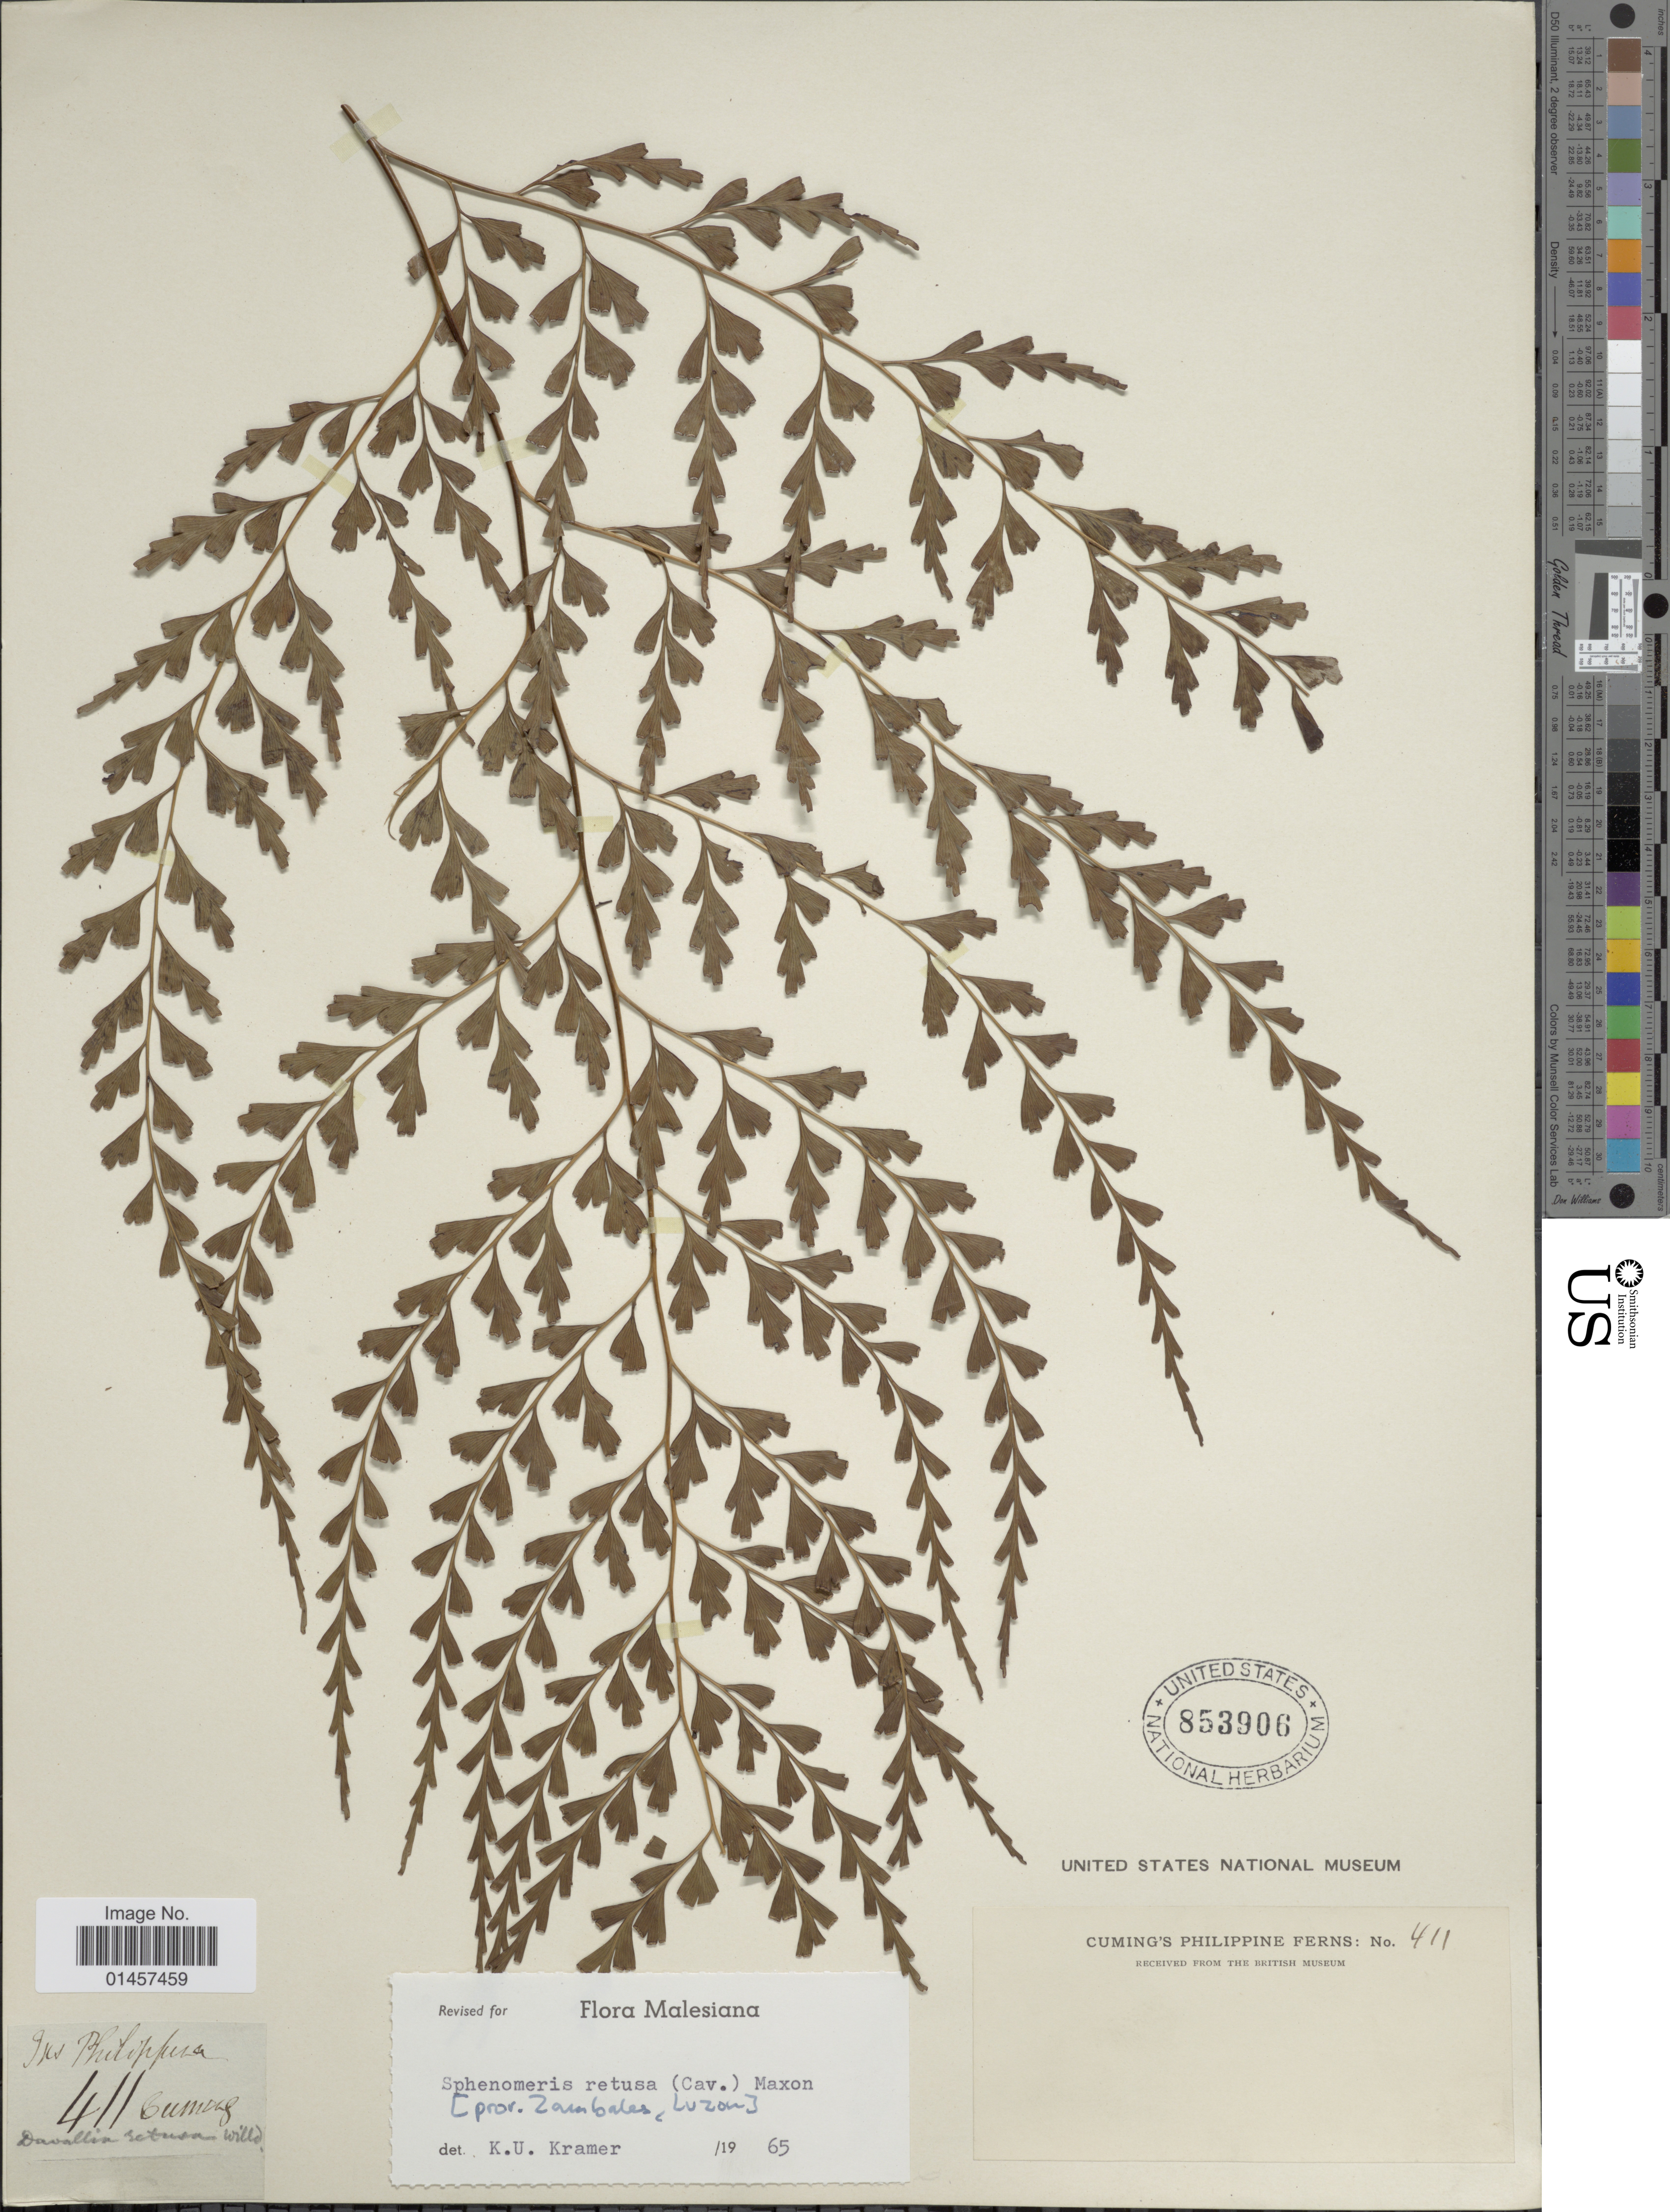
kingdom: Plantae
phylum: Tracheophyta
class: Polypodiopsida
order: Polypodiales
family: Lindsaeaceae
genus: Sphenomeris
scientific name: Sphenomeris retusa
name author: (Cav.) Maxim.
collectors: -. Cuming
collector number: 411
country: Philippines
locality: Ins. Philippina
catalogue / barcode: US 853906